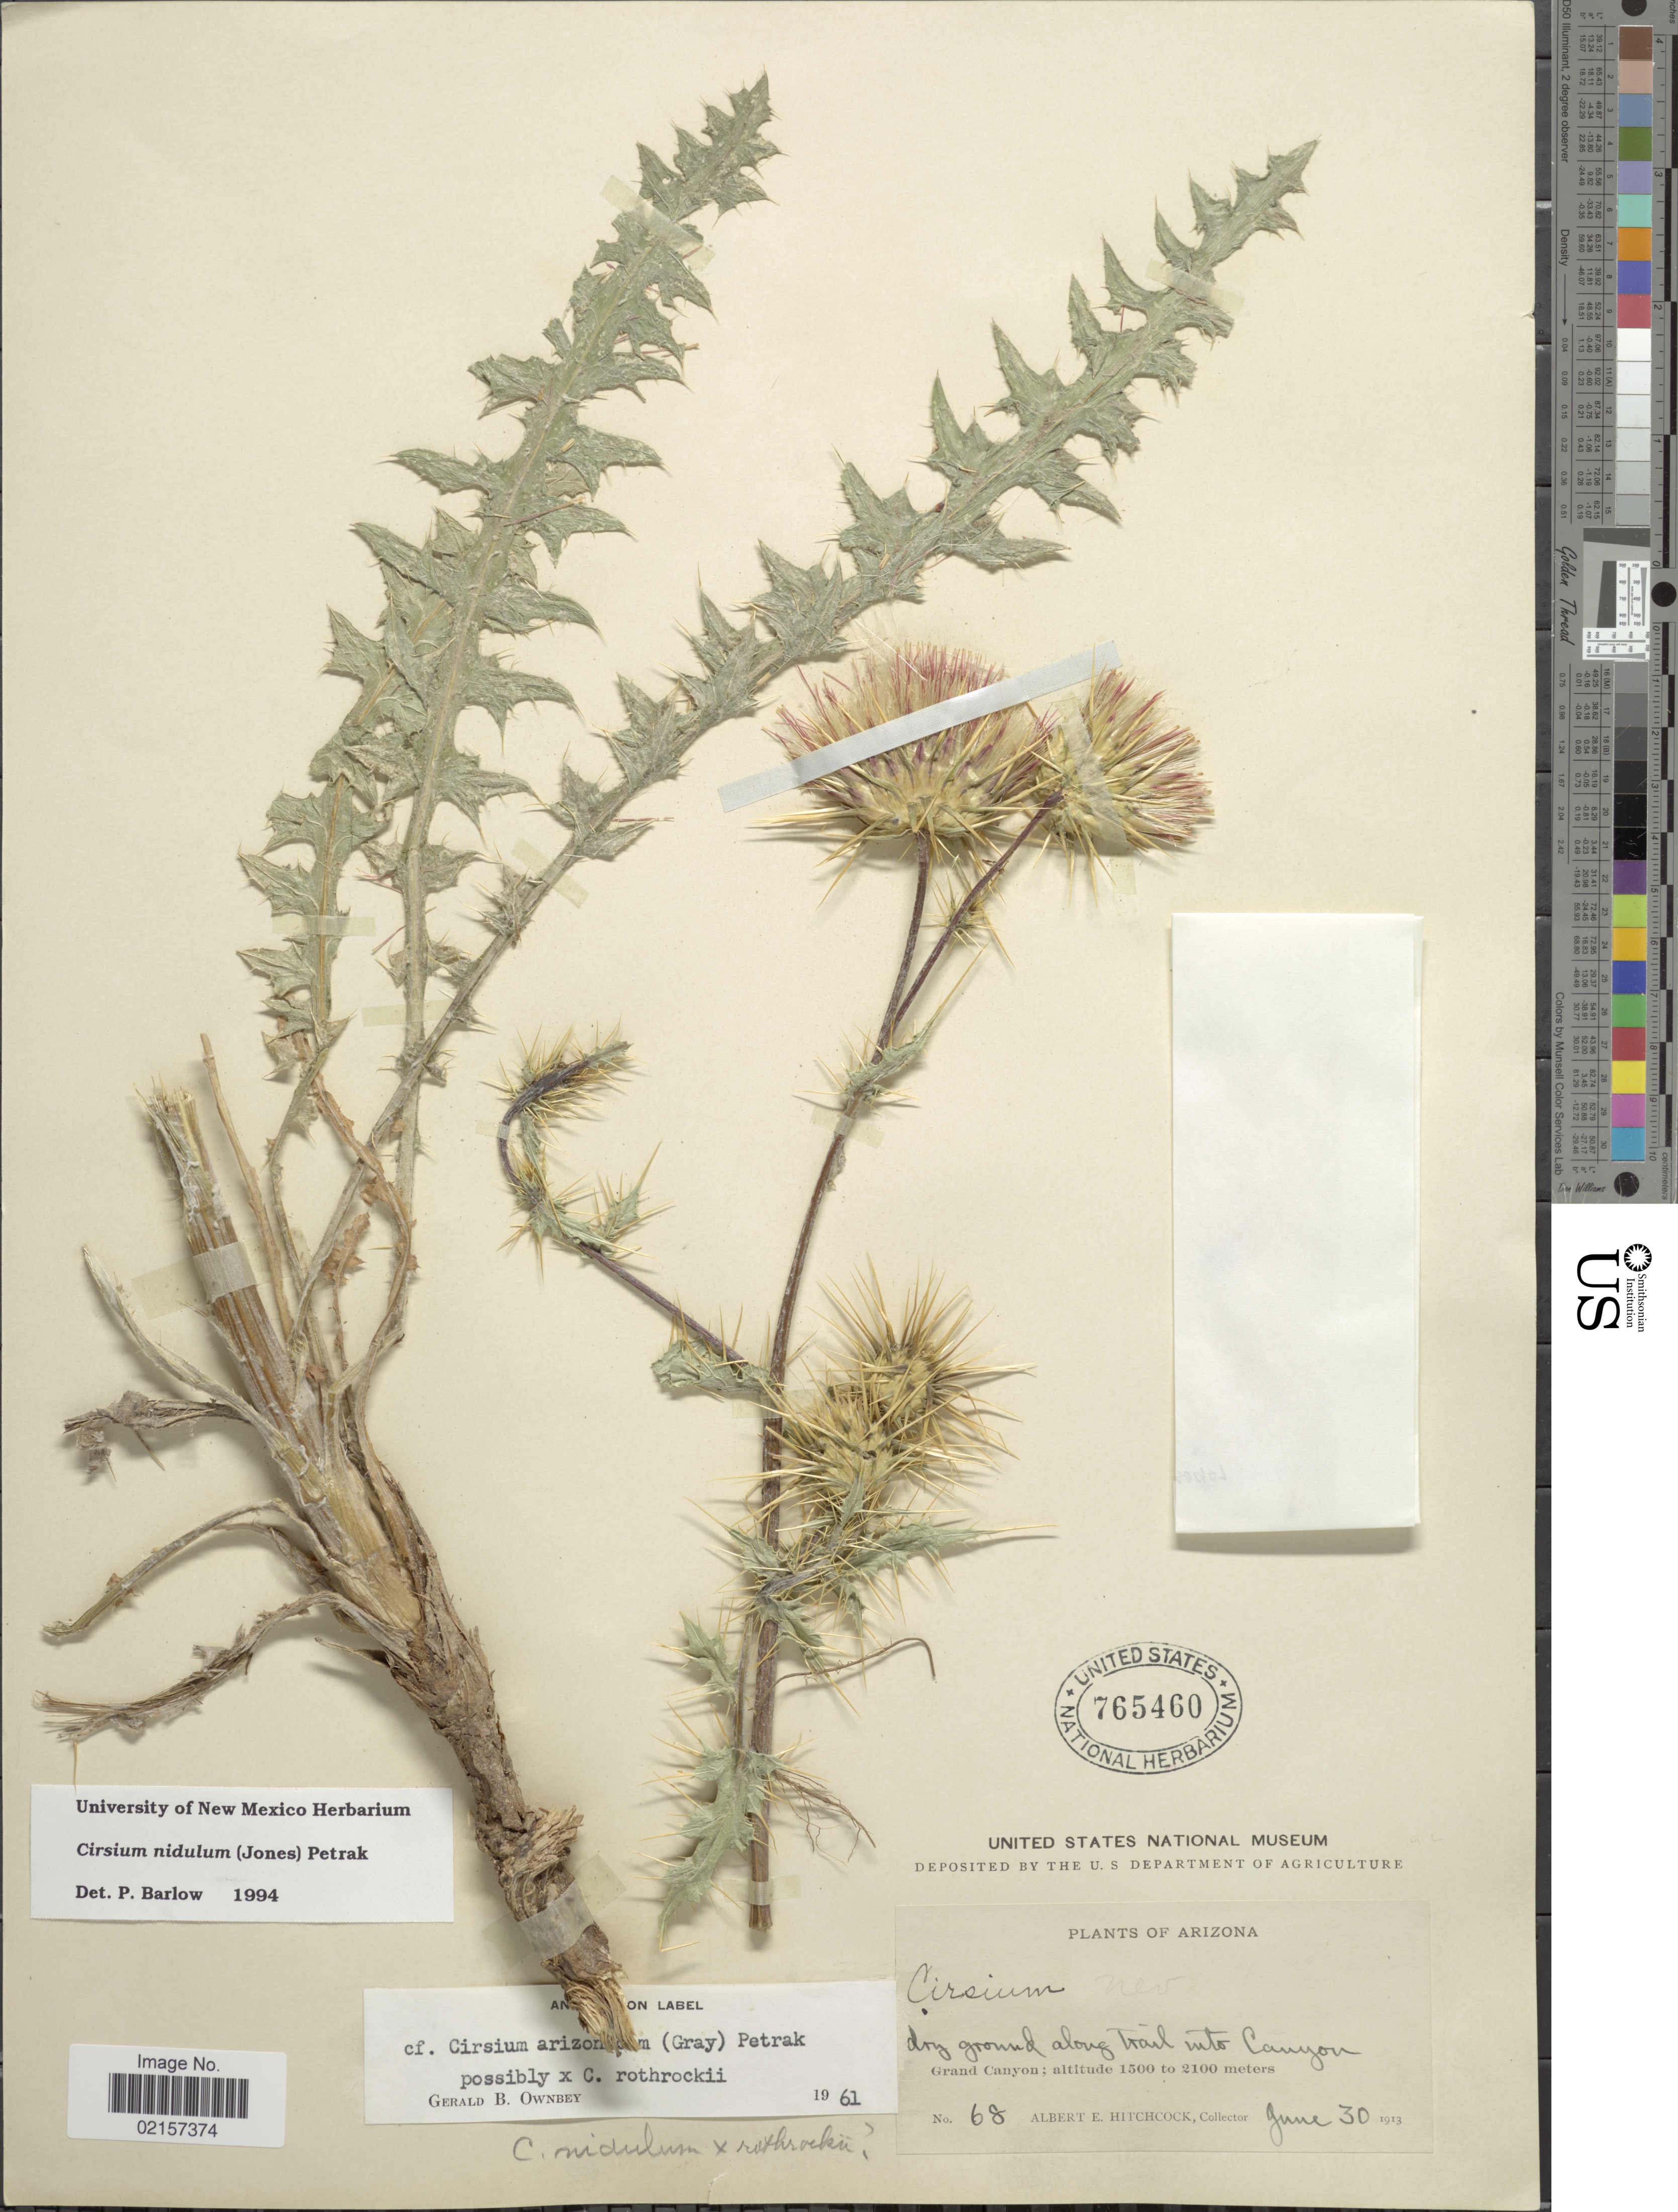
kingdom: Plantae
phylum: Tracheophyta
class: Magnoliopsida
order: Asterales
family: Asteraceae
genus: Cirsium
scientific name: Cirsium arizonicum var. arizonicum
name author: (A. Gray) Petr.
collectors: A. S. Hitchcock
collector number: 68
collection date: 1913-06-30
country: United States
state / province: Arizona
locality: Dry ground along trail into Canyon, Grand Canyon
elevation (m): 1500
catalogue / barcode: US 765460